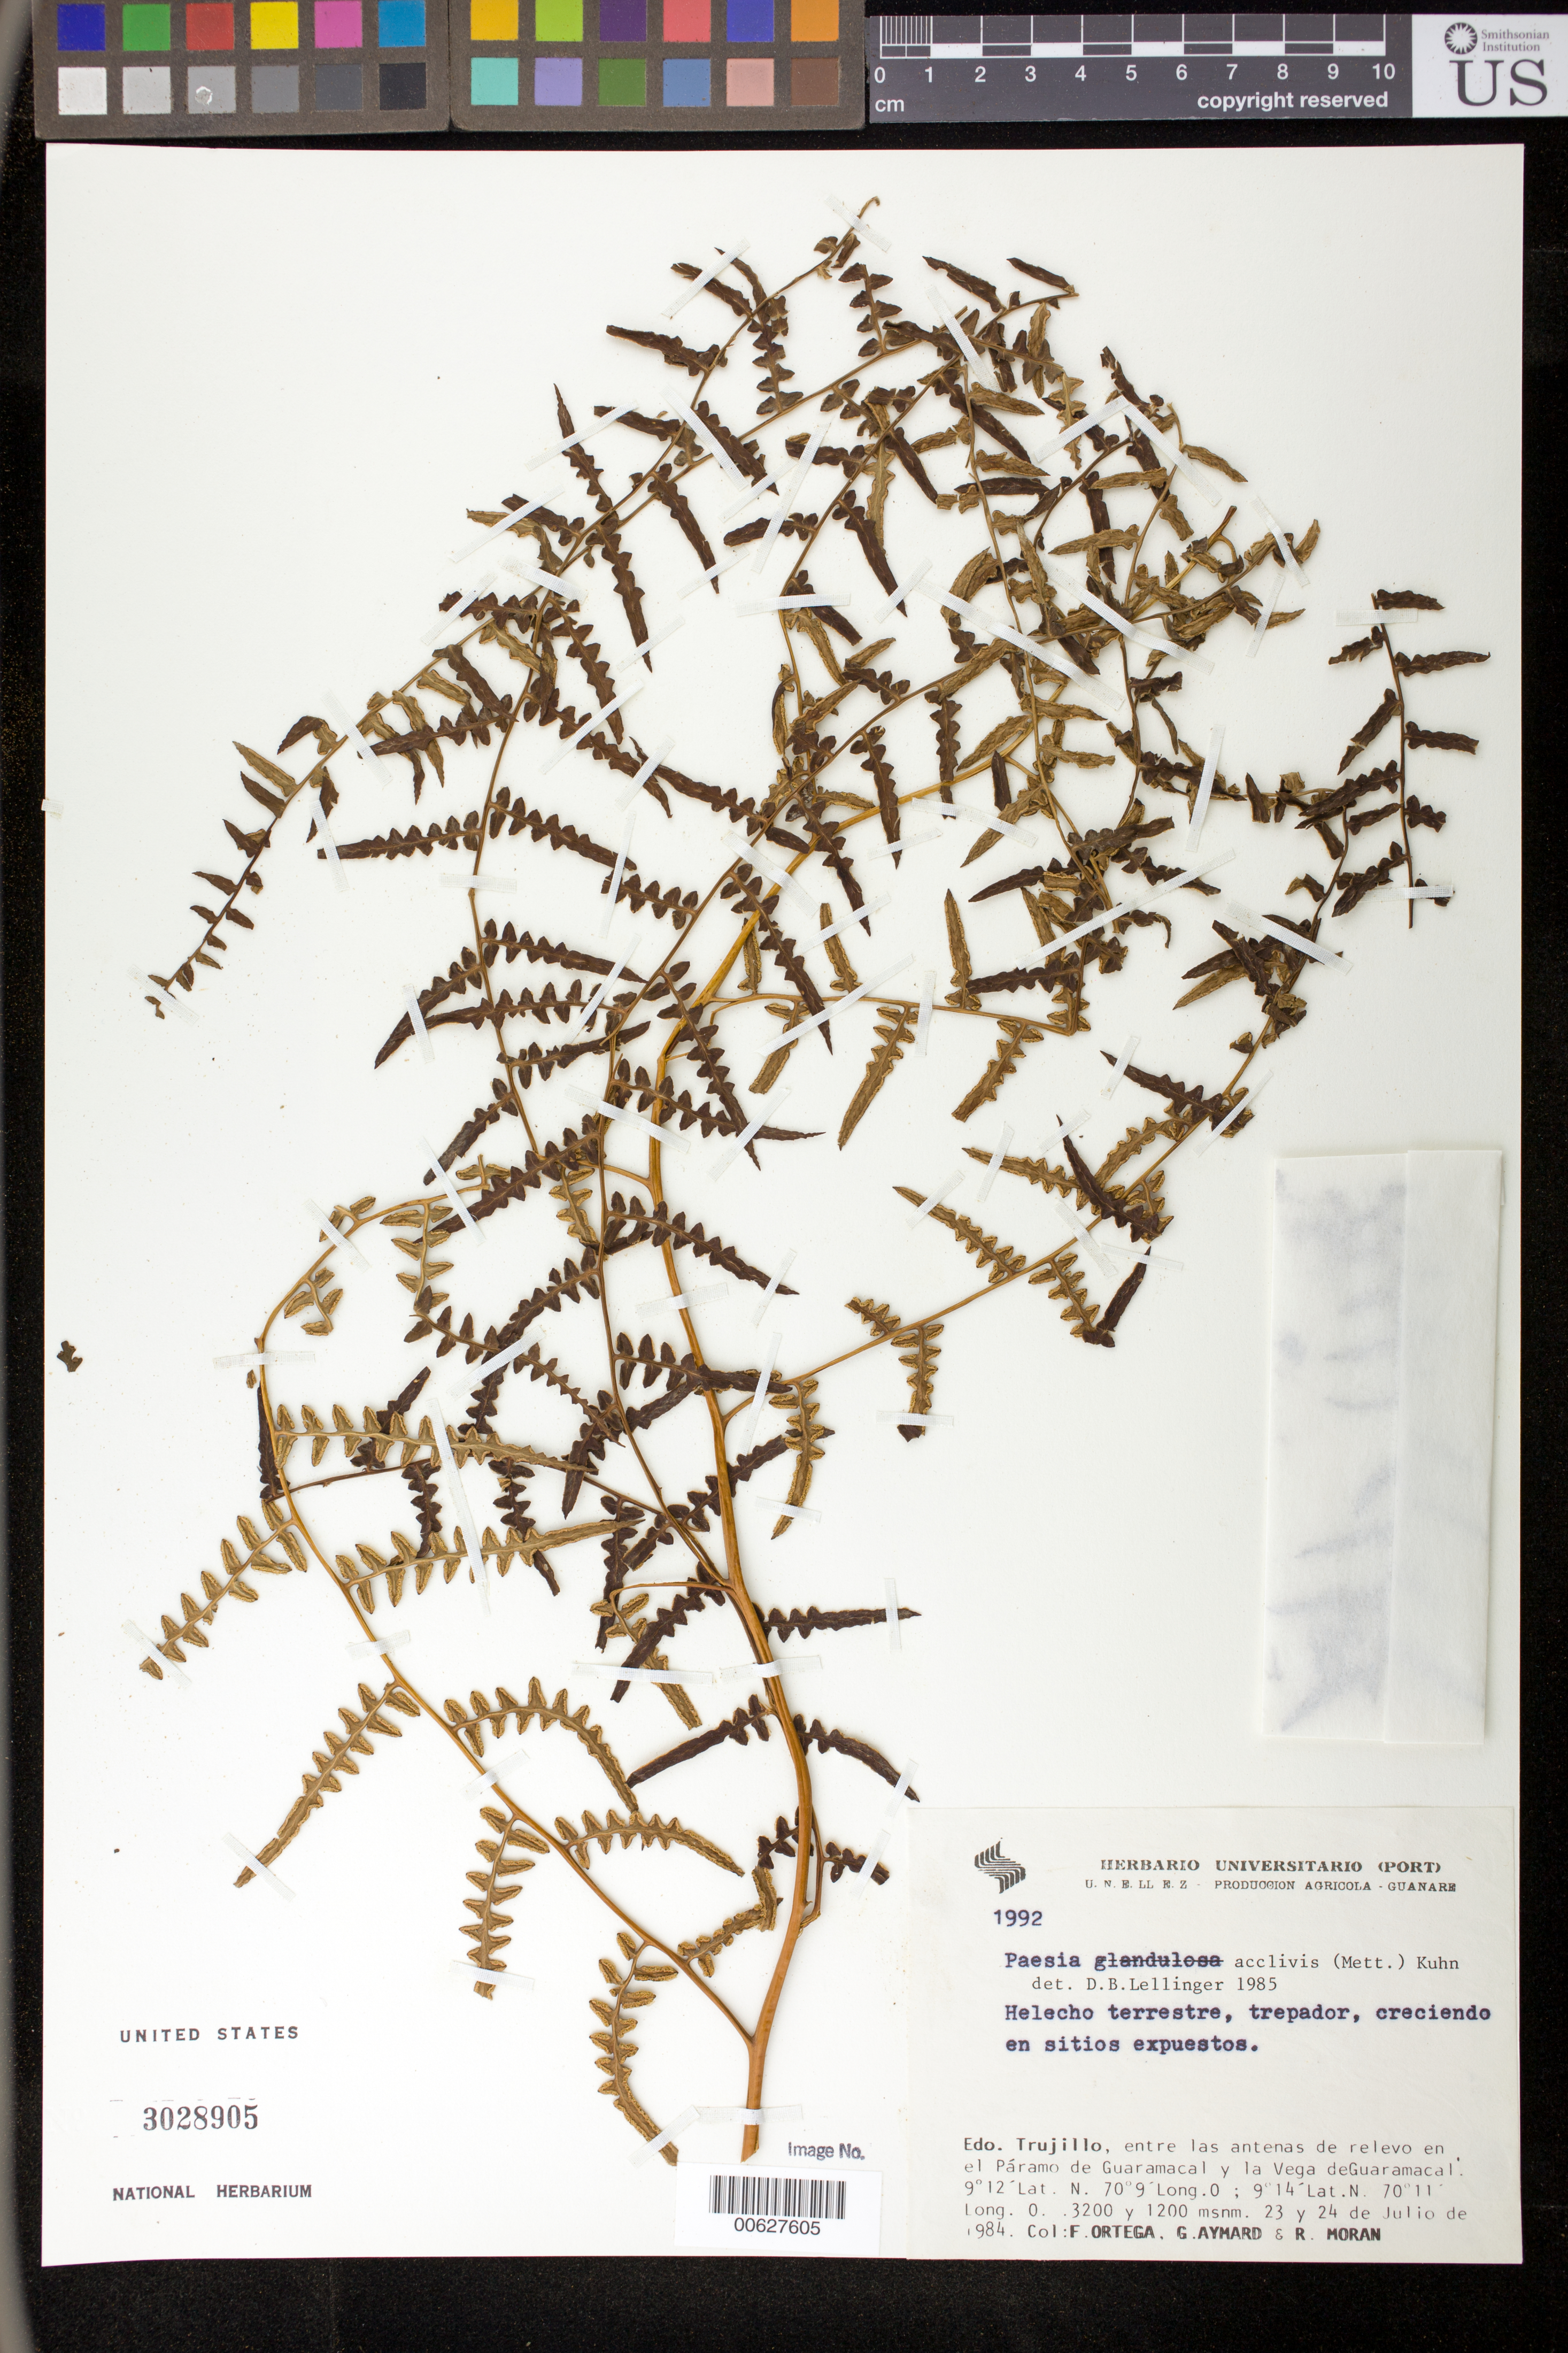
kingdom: Plantae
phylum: Tracheophyta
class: Polypodiopsida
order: Polypodiales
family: Dennstaedtiaceae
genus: Paesia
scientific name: Paesia acclivis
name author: (Kunze) Kuhn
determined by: Lellinger, David B., (BOT), Smithsonian Institution - National Museum of Natural History (UNITED STATES)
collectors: F. J. Ortega, G. A. Aymard & R. V. Moran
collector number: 1992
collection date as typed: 23 Jul 1984 to 24 Jul 1984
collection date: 1984-07-23/1984-07-24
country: Venezuela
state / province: Trujillo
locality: Entre las antenas de relevo en el Páramo de Guaramacal y la Vega de Guaramacal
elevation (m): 1200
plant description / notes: PORT, UC, US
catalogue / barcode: US 3028905